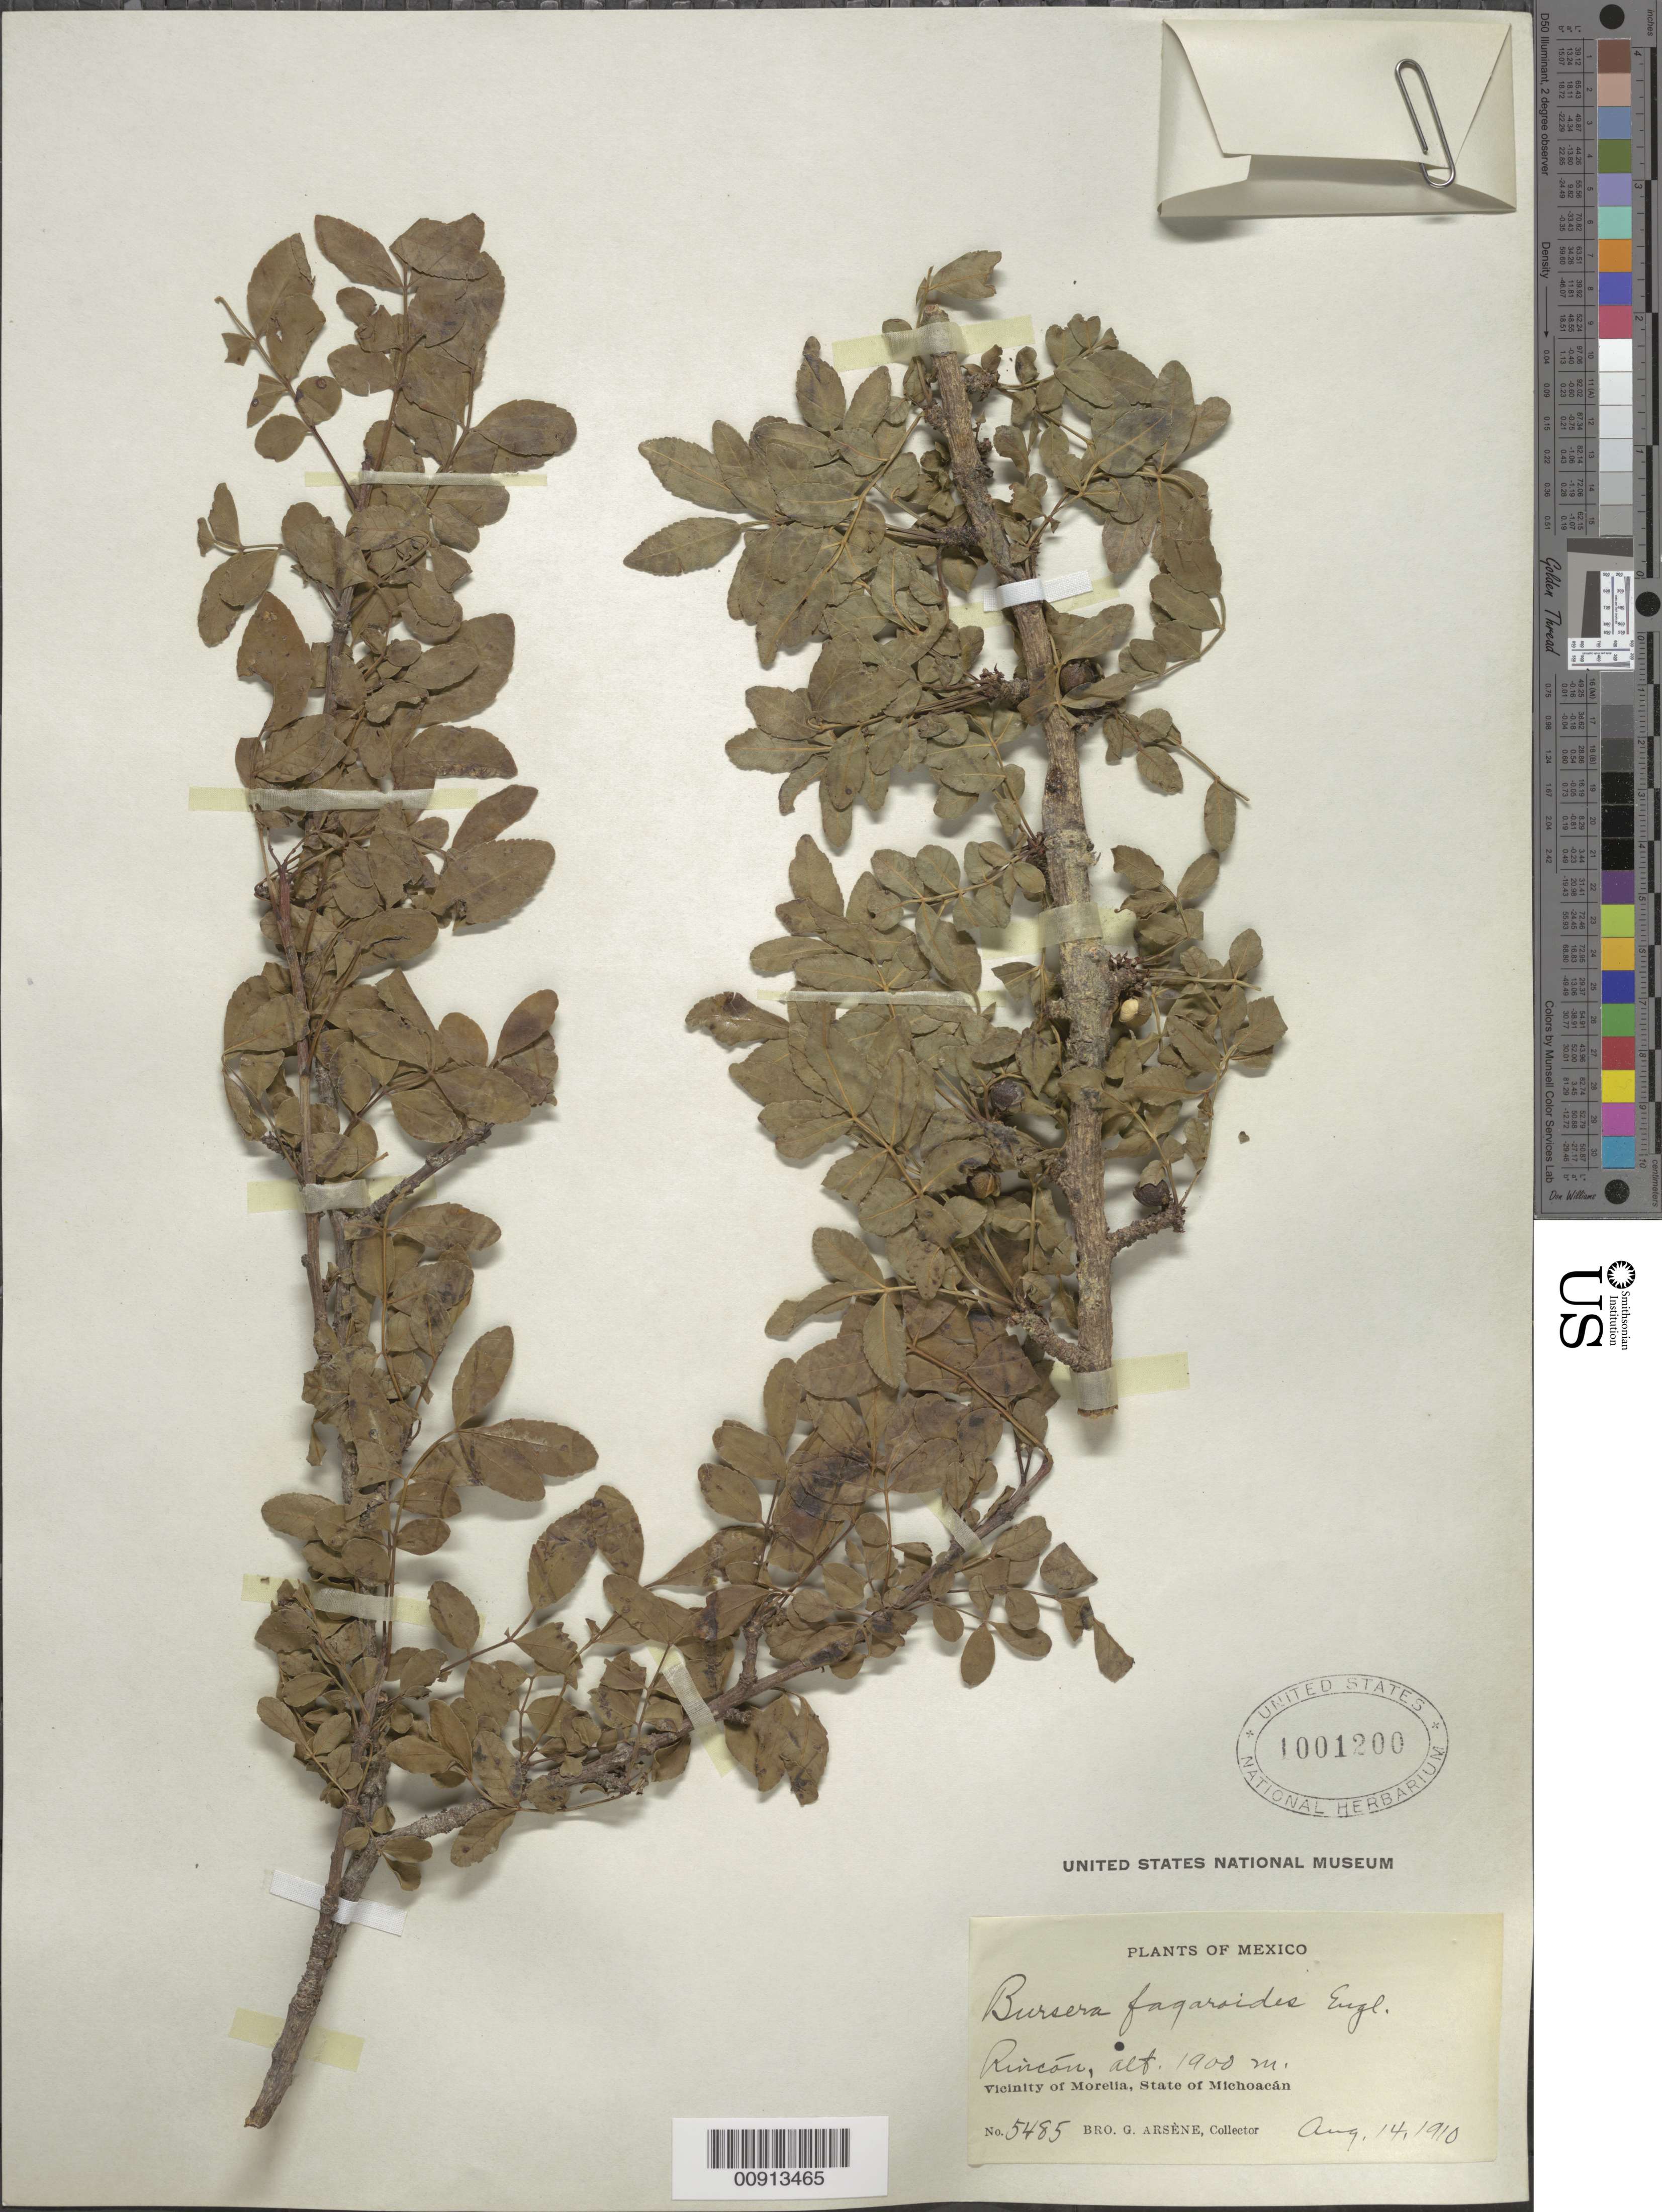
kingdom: Plantae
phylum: Tracheophyta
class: Magnoliopsida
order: Sapindales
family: Burseraceae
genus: Bursera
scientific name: Bursera inaguensis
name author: Britton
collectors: Bro. G. Arsène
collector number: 5485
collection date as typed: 14 Aug 1910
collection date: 1910-08-14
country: Mexico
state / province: Michoacán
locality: Rincón. Vicinity of Morelia, State of Michoacán.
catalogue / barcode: US 1001200